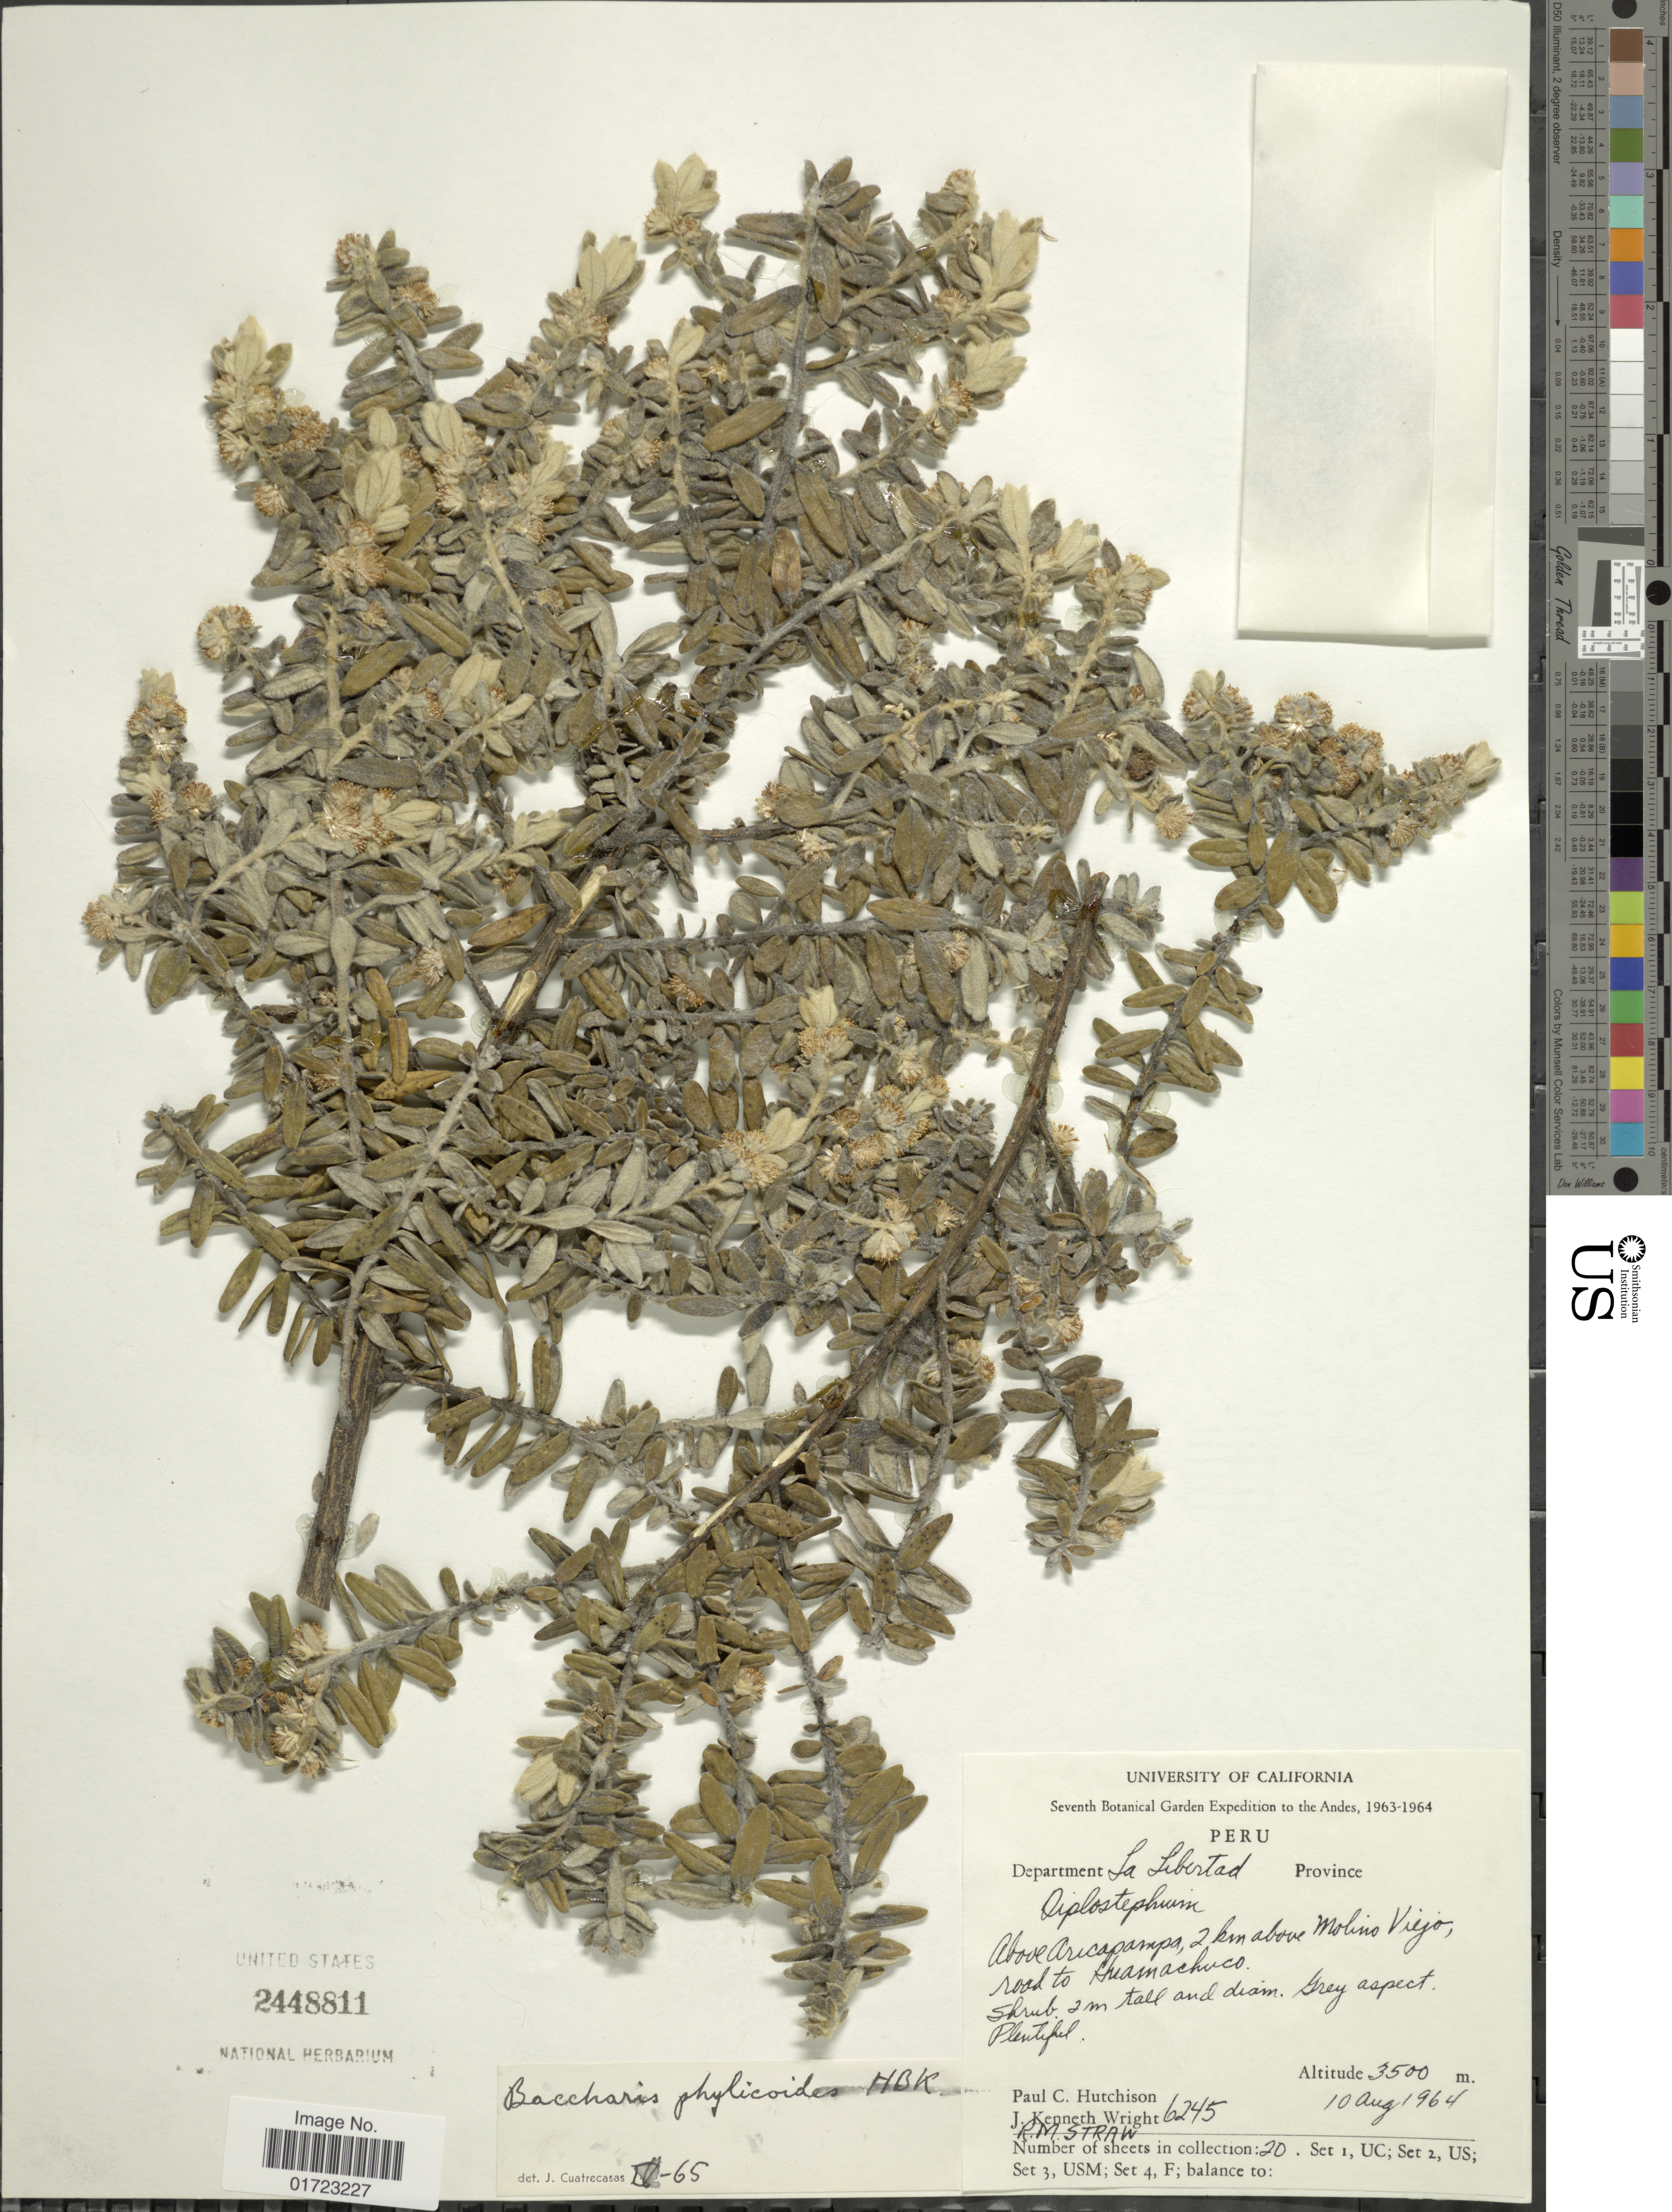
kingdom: Plantae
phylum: Tracheophyta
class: Magnoliopsida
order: Asterales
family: Asteraceae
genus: Baccharis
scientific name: Baccharis phylicoides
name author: Kunth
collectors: P. C. Hutchison, J. K. Wright & R. M. Straw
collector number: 6245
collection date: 1964-08-10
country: Peru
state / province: La Libertad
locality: Above Aricapampa, 2 km. above Molino Viejo, road to Huamachuco, Department La Libertad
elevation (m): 3500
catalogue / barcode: US 2448811